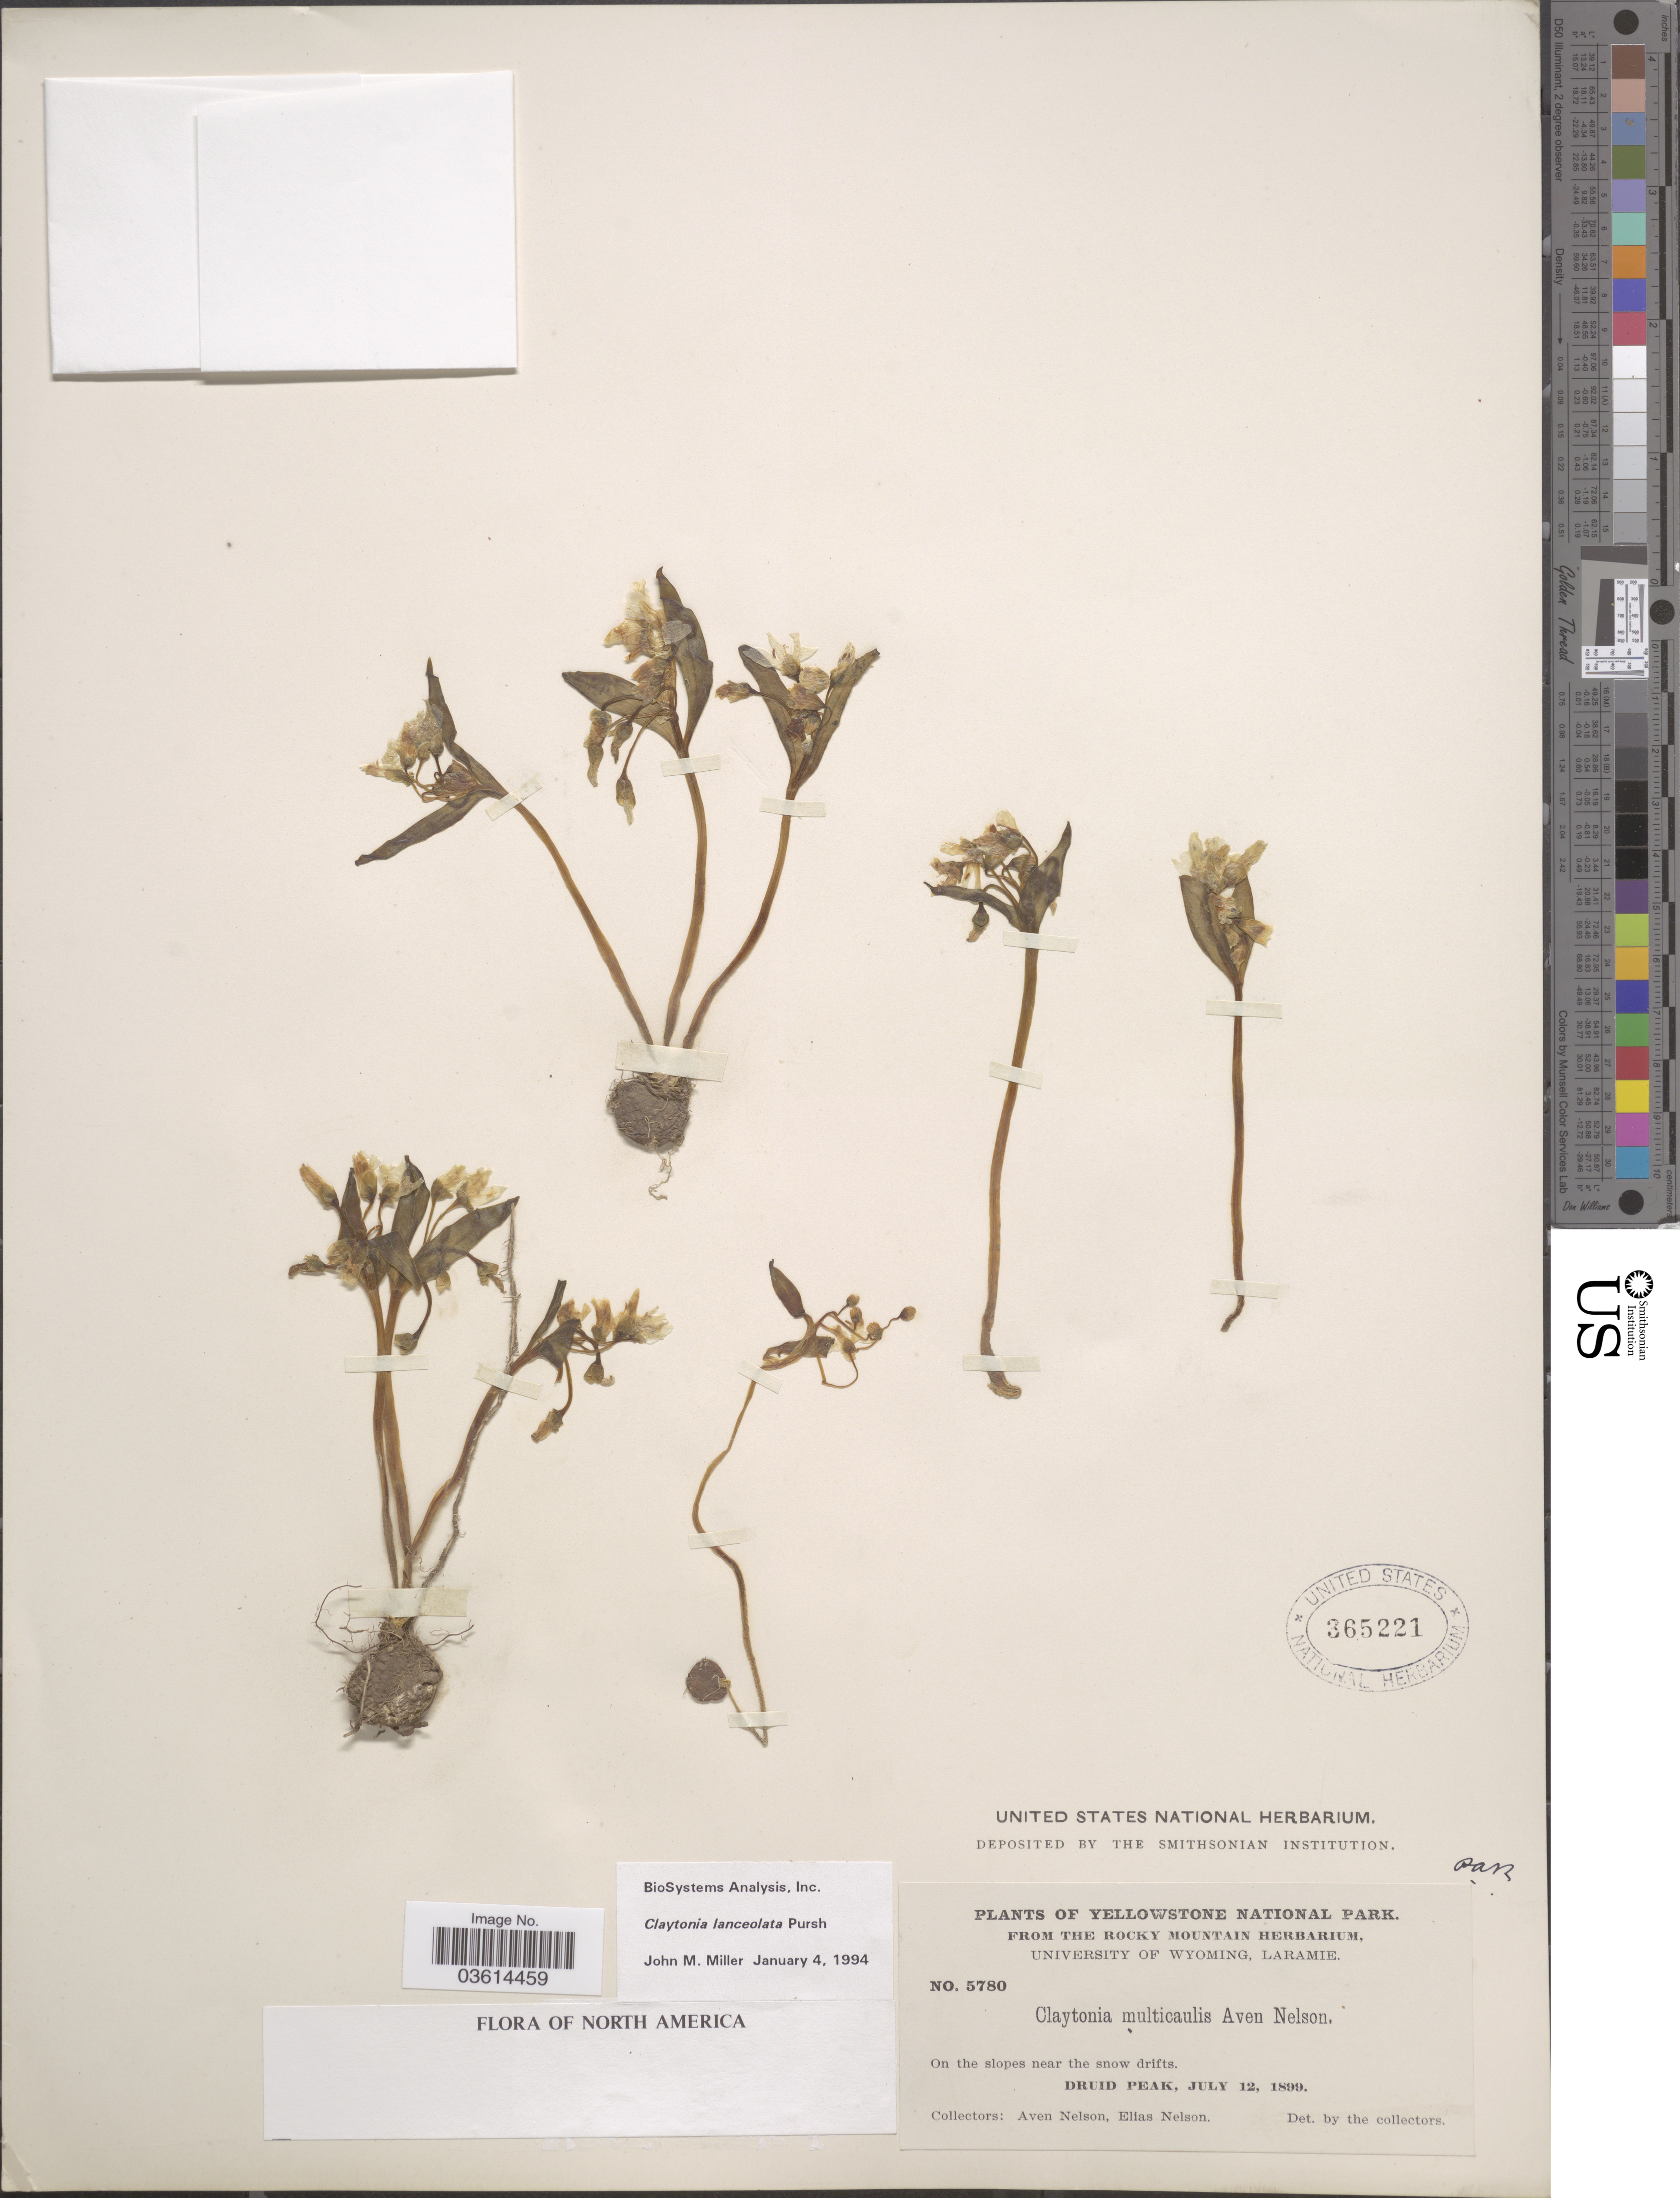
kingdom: Plantae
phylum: Tracheophyta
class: Magnoliopsida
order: Caryophyllales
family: Montiaceae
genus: Claytonia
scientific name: Claytonia lanceolata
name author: Pursh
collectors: A. Nelson & E. Nelson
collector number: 5780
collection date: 1899-07-12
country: United States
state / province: Wyoming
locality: Yellowstone National Park. On the slopes near the snow drifts. Druid Peak.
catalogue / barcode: US 365221